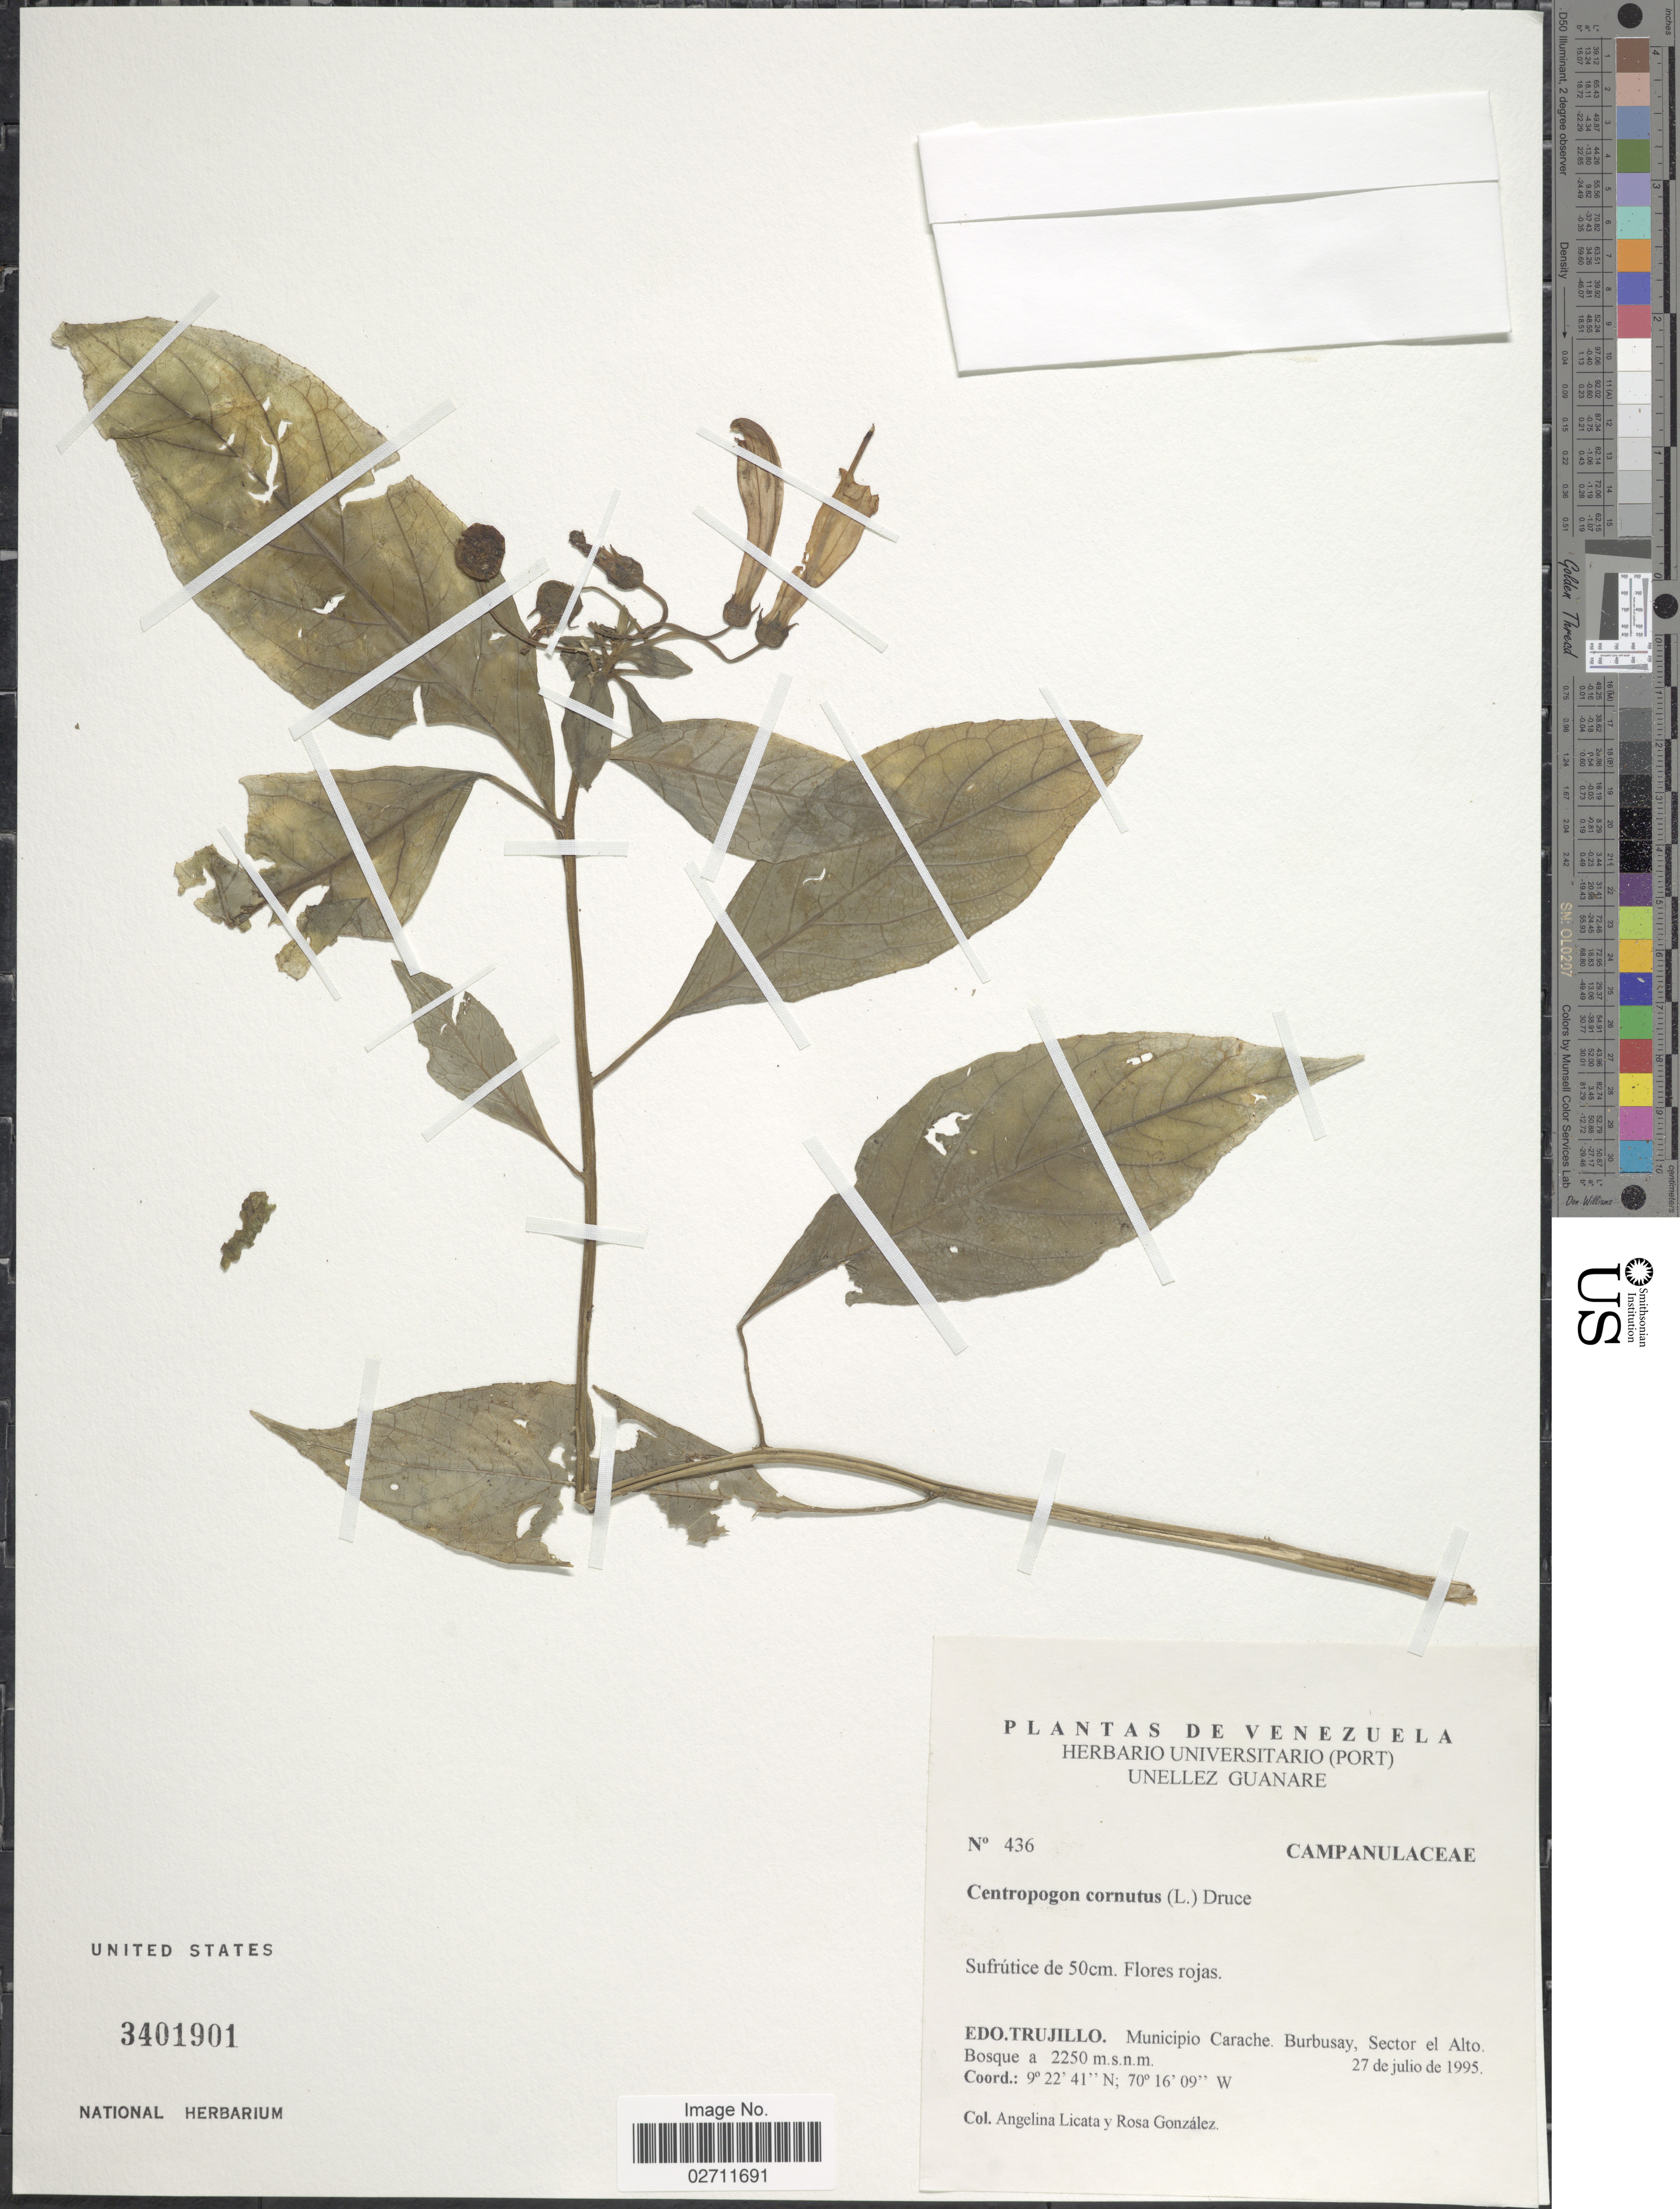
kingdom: Plantae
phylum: Tracheophyta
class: Magnoliopsida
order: Asterales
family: Campanulaceae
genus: Centropogon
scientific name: Centropogon cornutus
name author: (L.) Druce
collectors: A. Licata & R. González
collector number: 436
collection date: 1995-07-27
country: Venezuela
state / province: Trujillo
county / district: Carache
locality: Burbusay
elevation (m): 2250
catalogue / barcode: US 3401901